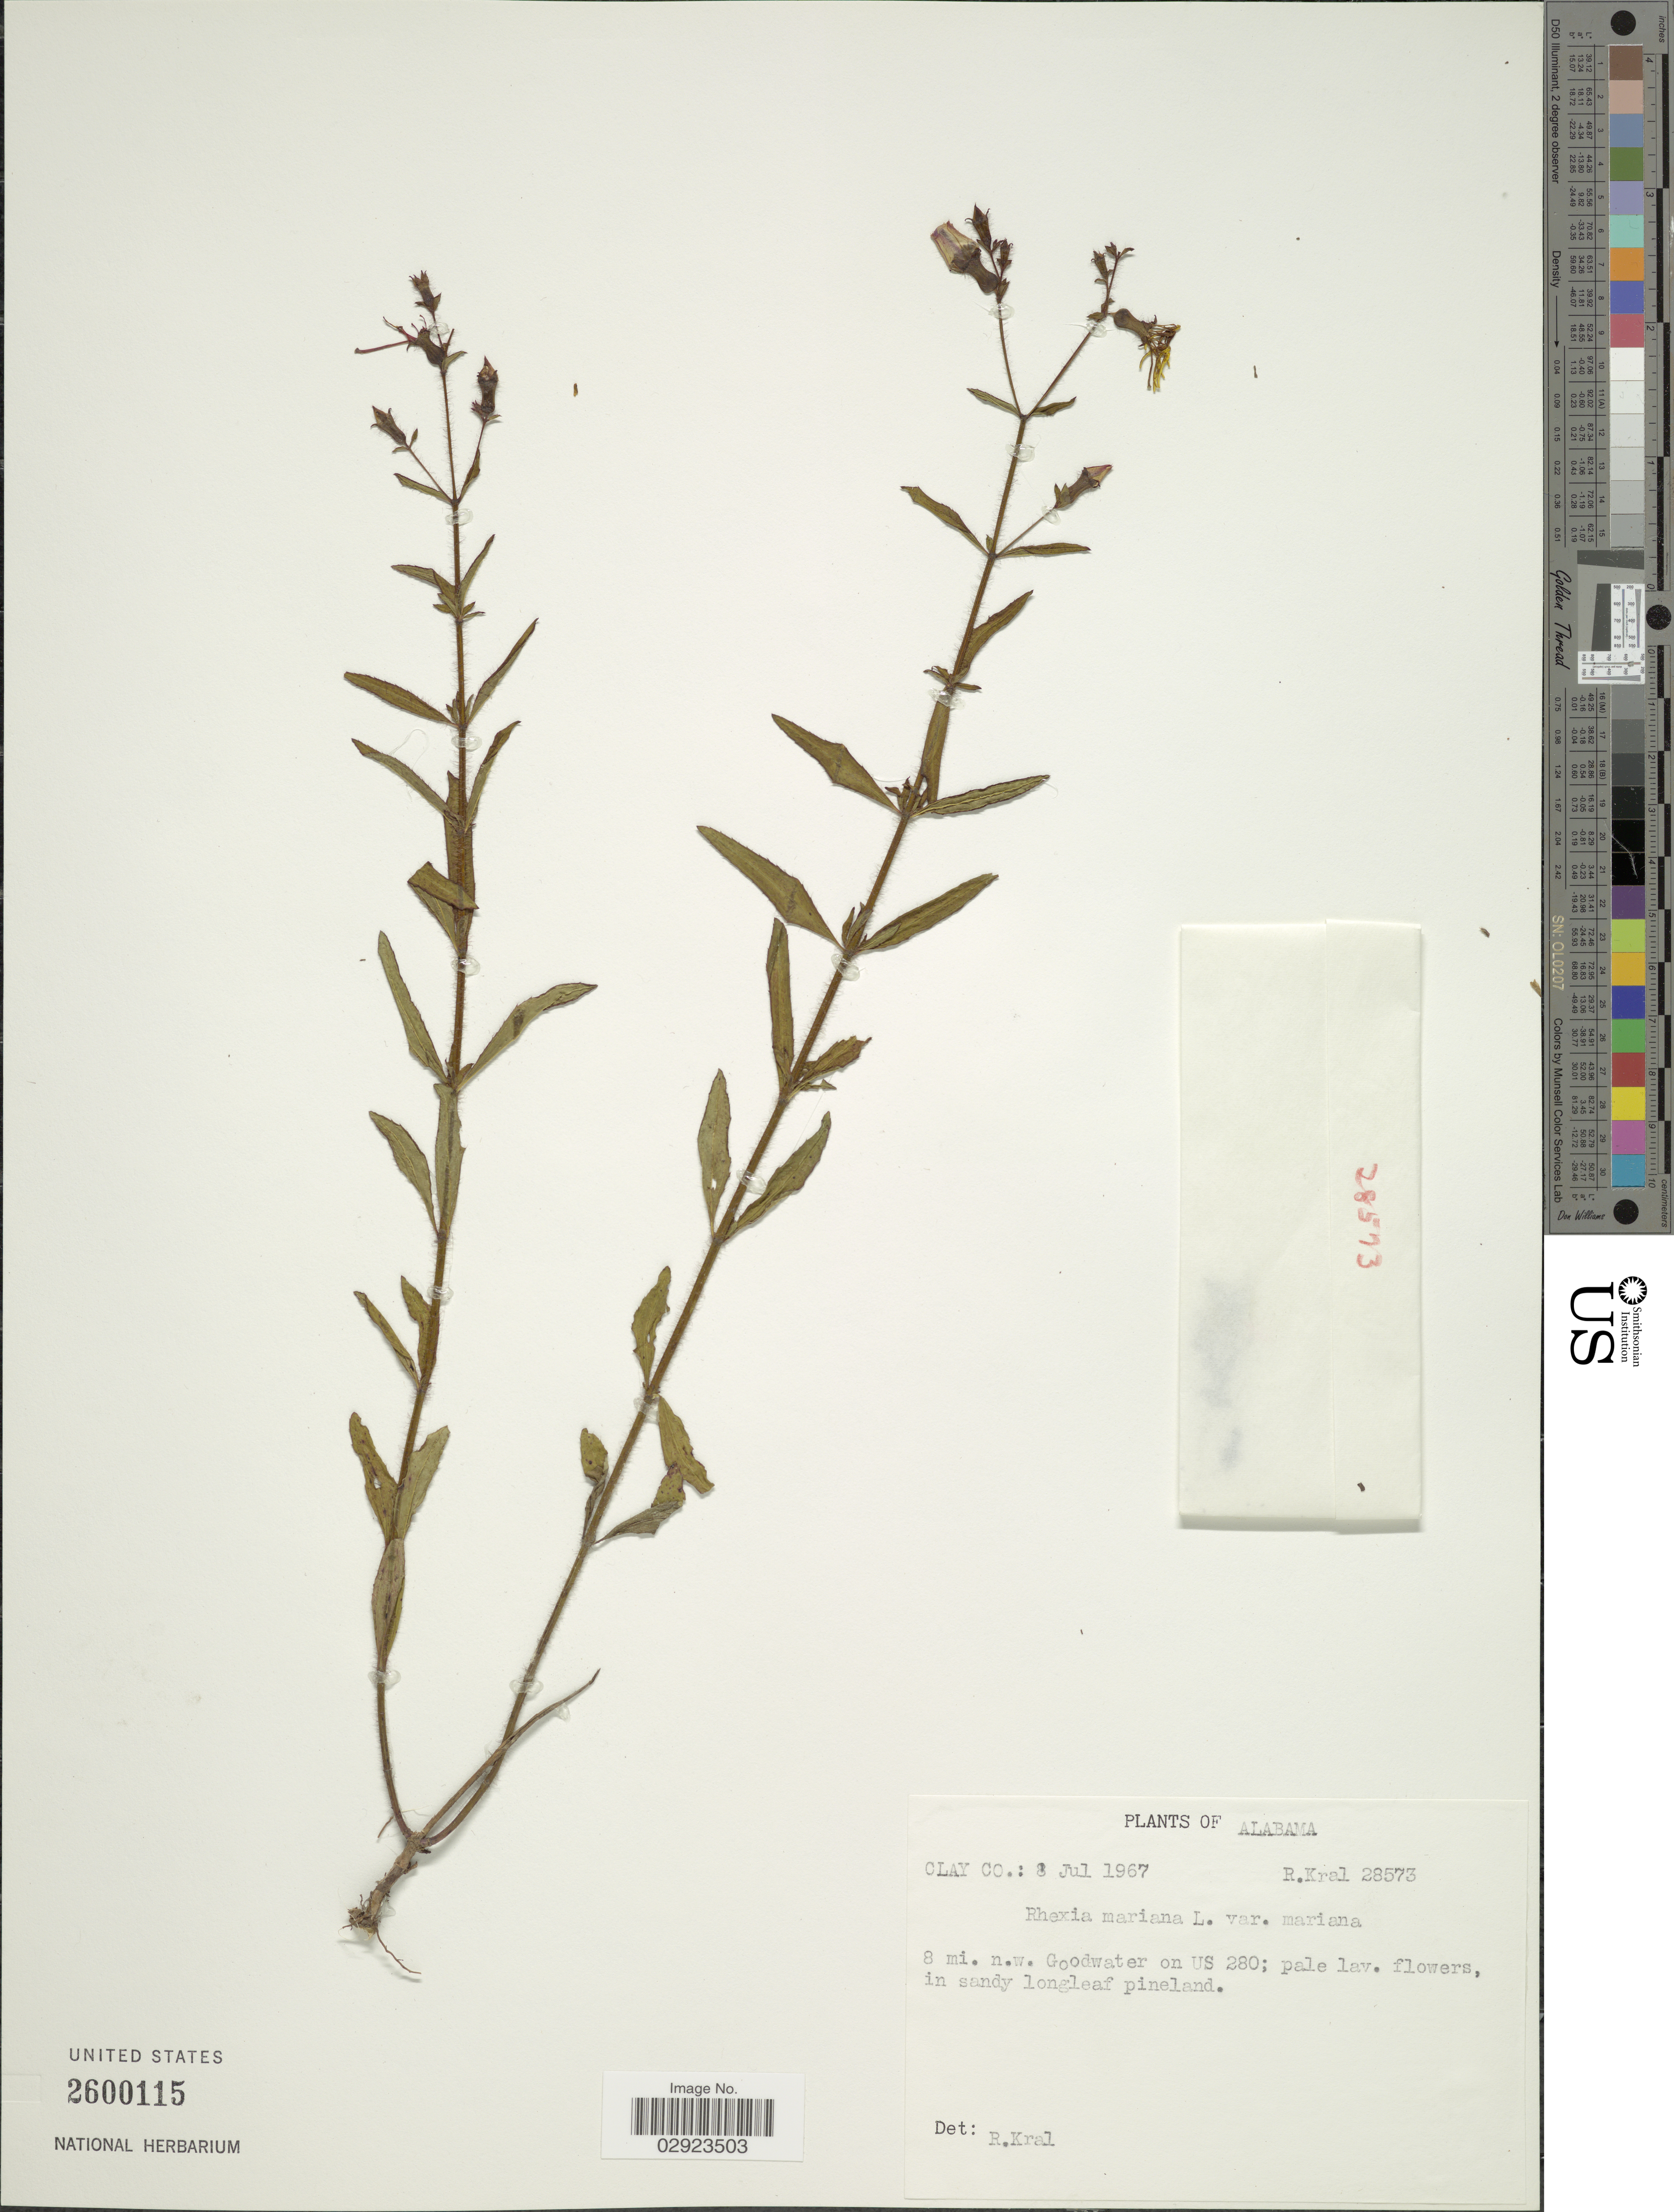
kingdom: Plantae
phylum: Tracheophyta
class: Magnoliopsida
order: Myrtales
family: Melastomataceae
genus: Rhexia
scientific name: Rhexia mariana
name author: L.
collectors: R. Kral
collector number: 28573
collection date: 1967-07-08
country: United States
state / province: Alabama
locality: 8 mi. n.w. Goodwater on US 280.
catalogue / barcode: US 2600115